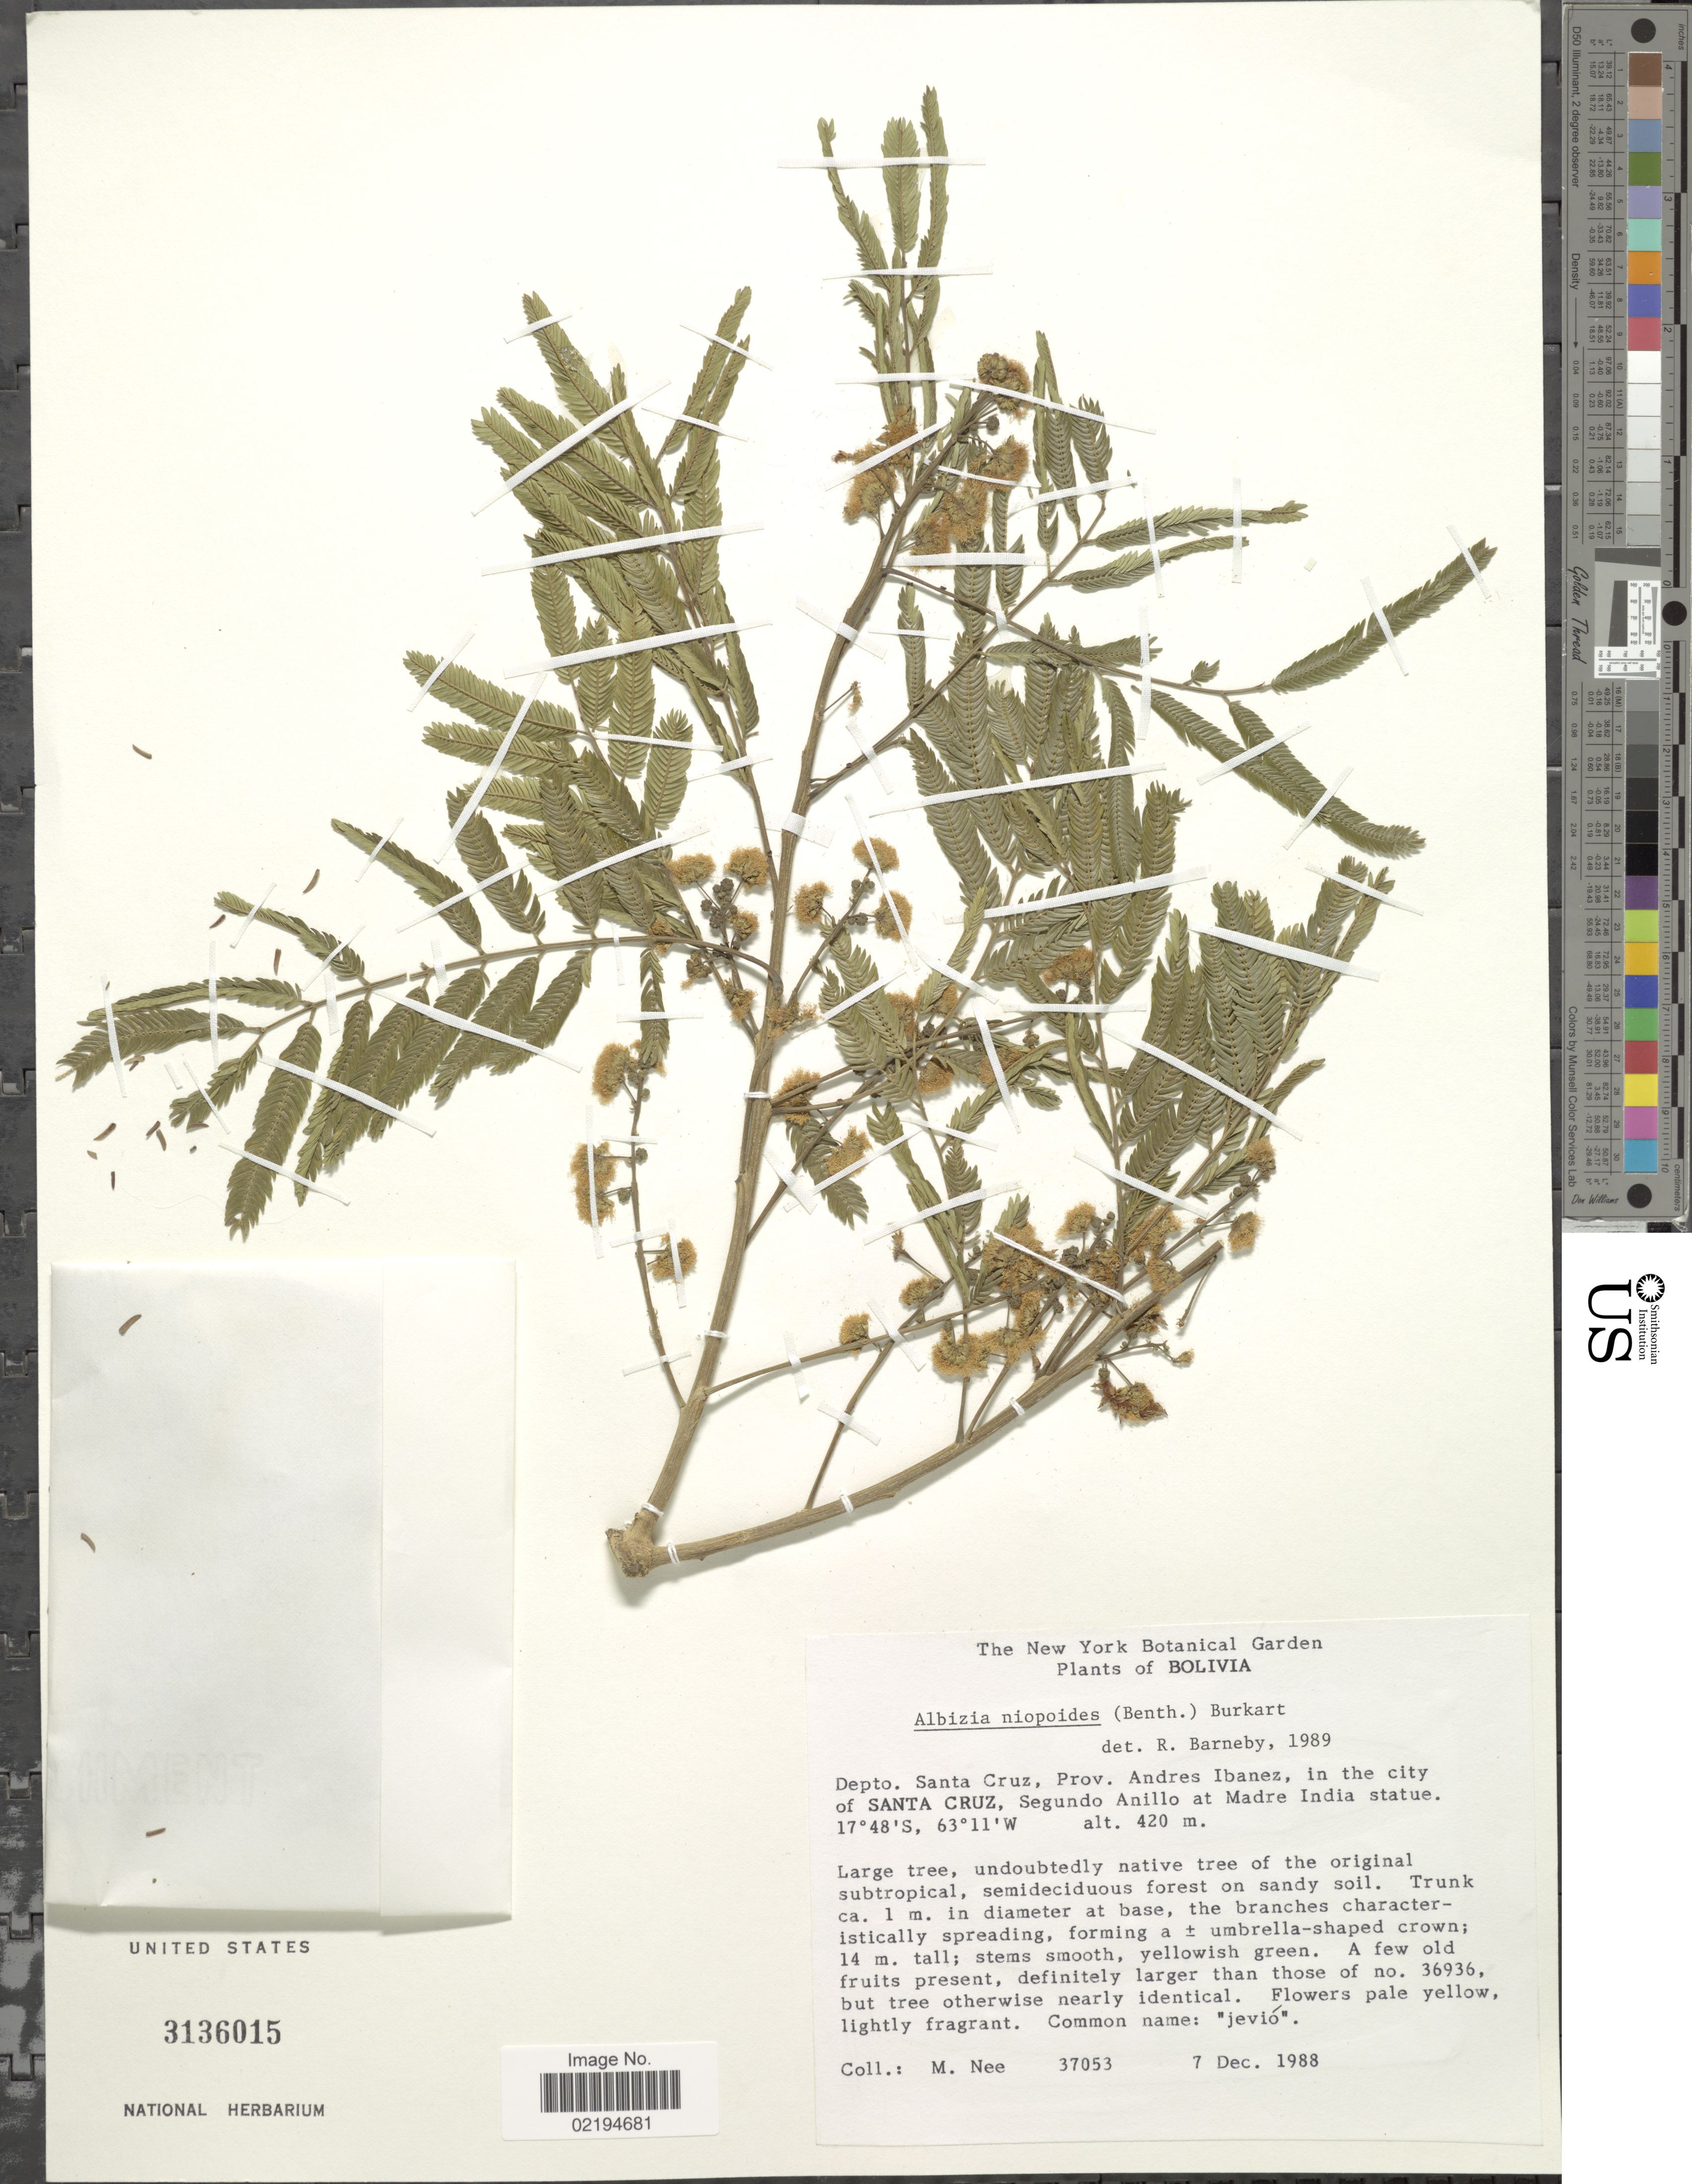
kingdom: Plantae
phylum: Tracheophyta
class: Magnoliopsida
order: Fabales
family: Fabaceae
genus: Pseudalbizzia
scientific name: Pseudalbizzia niopoides var. niopoides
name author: (Spruce ex Benth.) Koenen & Duno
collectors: M. Nee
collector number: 37053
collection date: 1988-12-07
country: Bolivia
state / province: Santa Cruz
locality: Prov. Andres Ibanez, in the city of Santa Cruz, Segundo Anillo at Madre India statue.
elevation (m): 420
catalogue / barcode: US 3136015